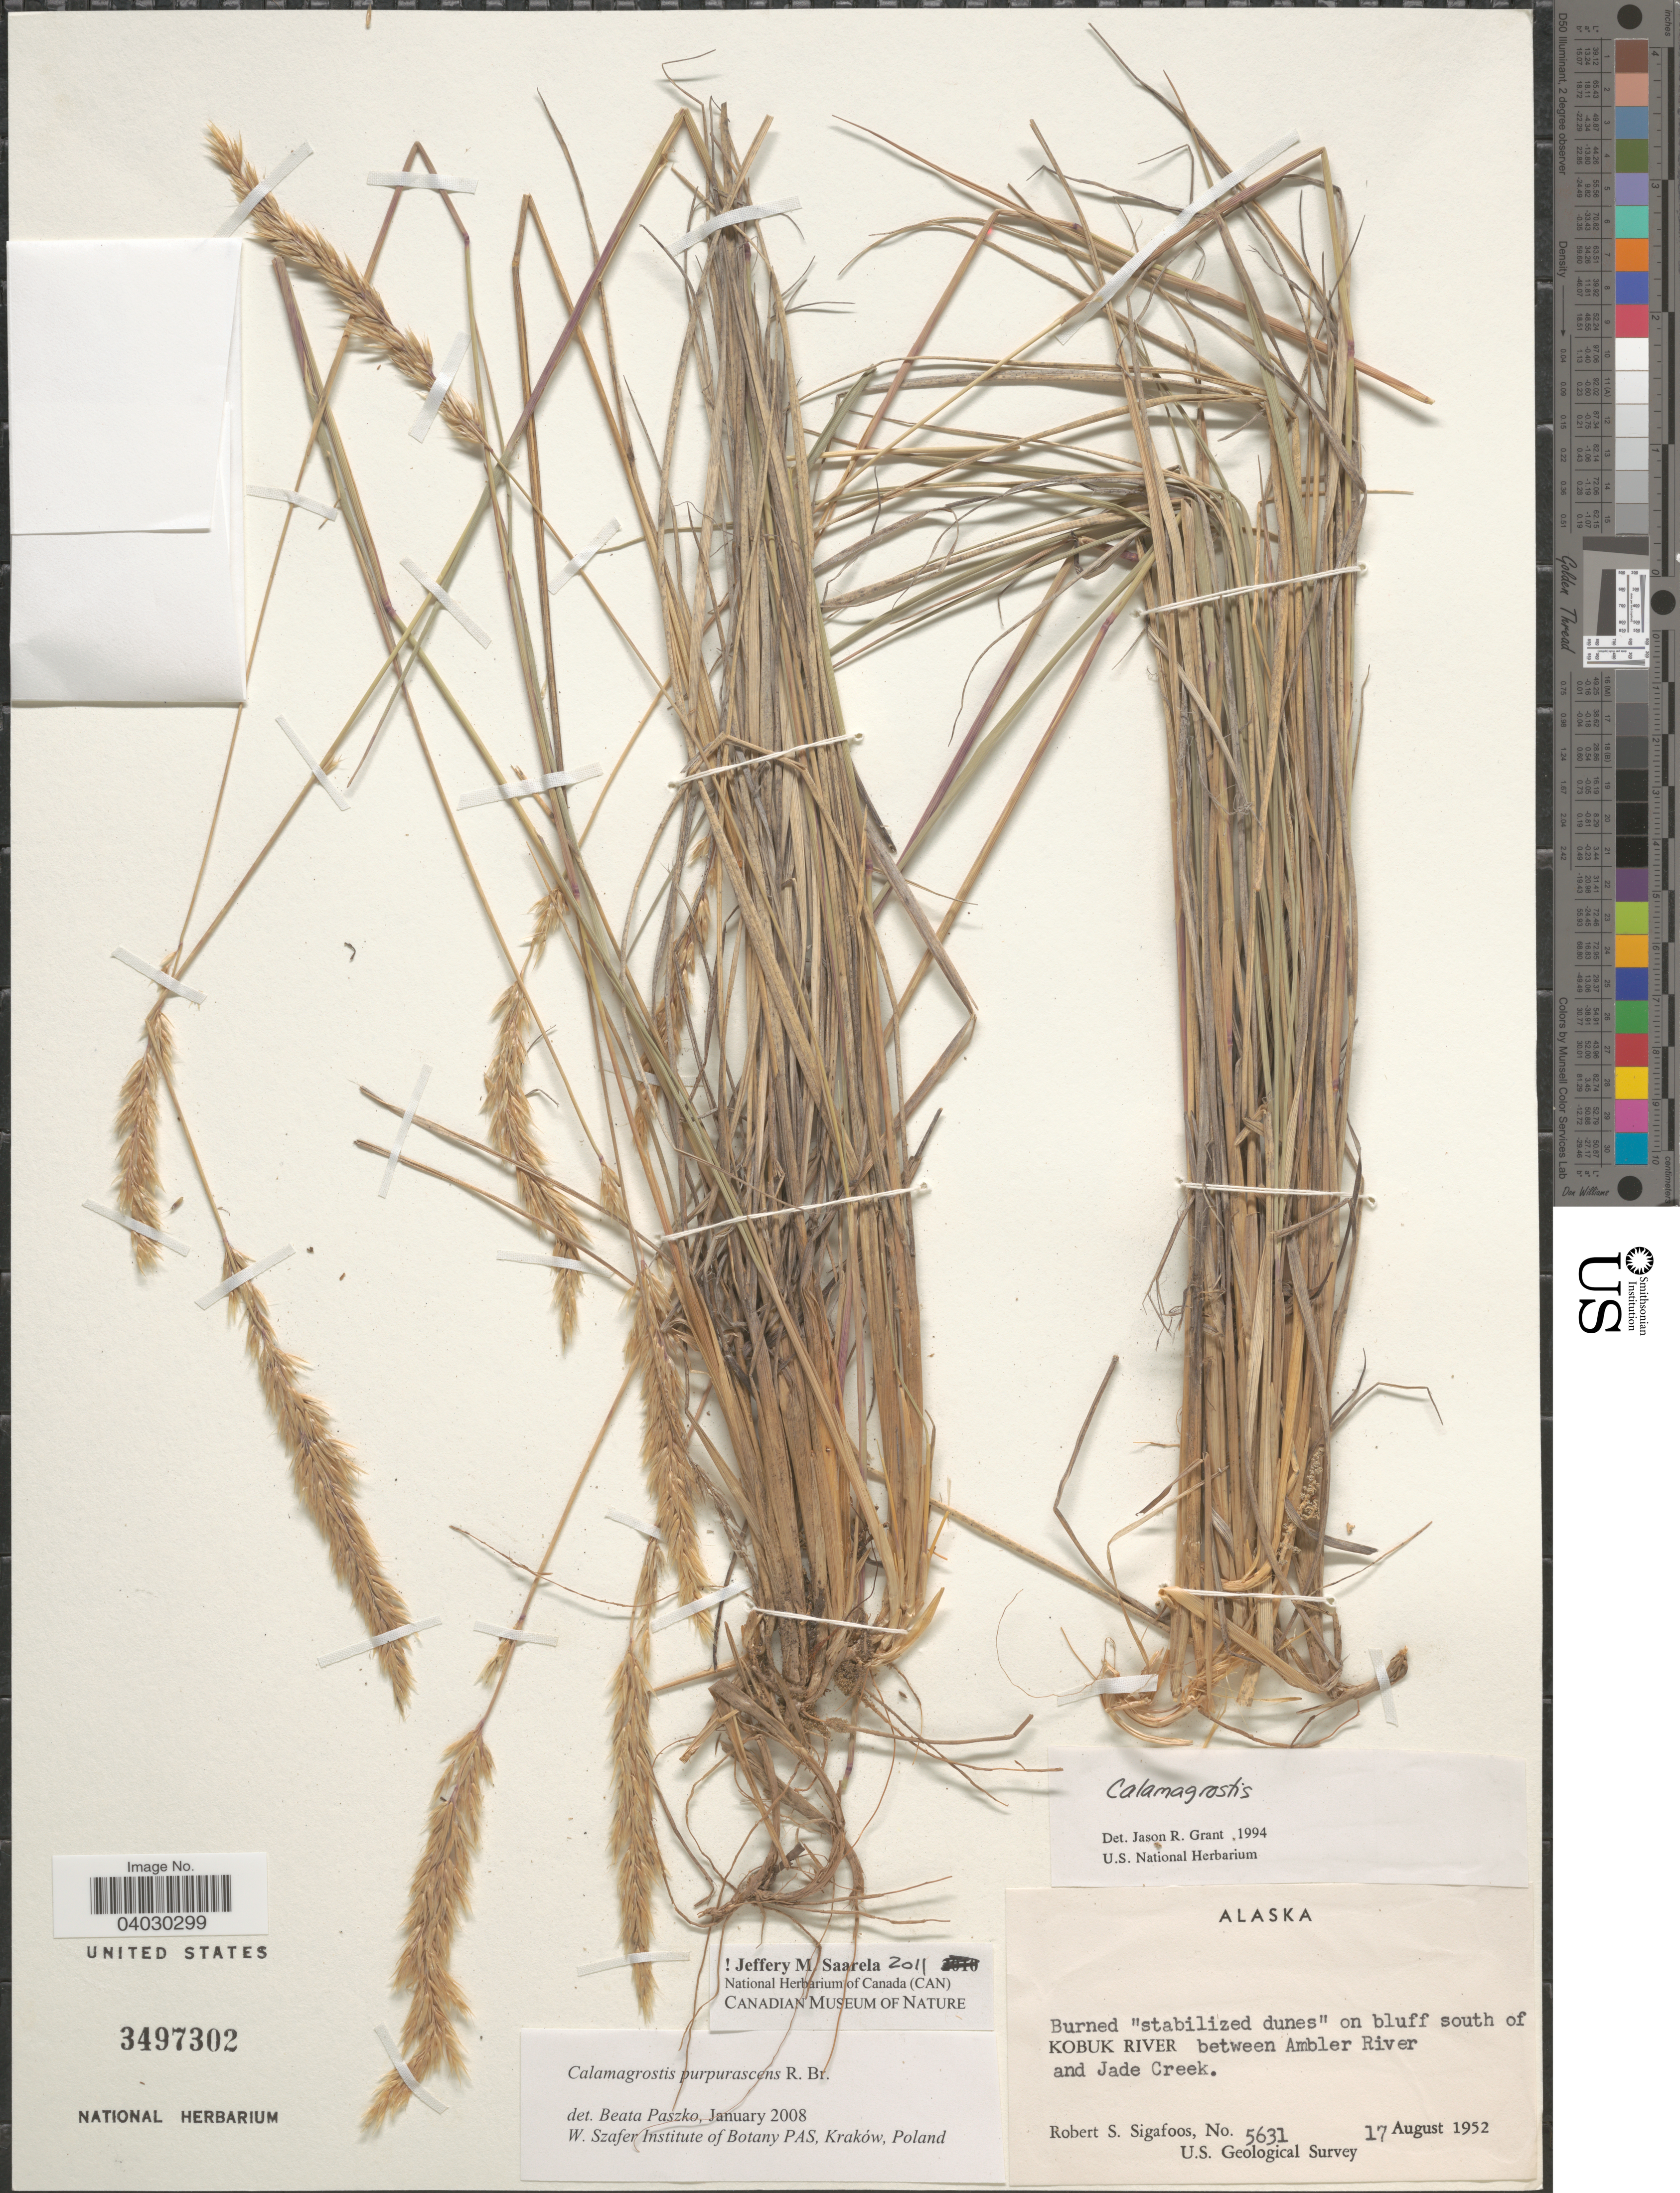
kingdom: Plantae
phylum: Tracheophyta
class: Liliopsida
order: Poales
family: Poaceae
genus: Calamagrostis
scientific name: Calamagrostis purpurascens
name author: R. Br.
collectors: R. Sigafoos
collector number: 5631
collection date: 1952-08-17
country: United States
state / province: Alaska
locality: On bluff south of Kobuk River between Ambler River and Jade Creek.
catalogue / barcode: US 3497302